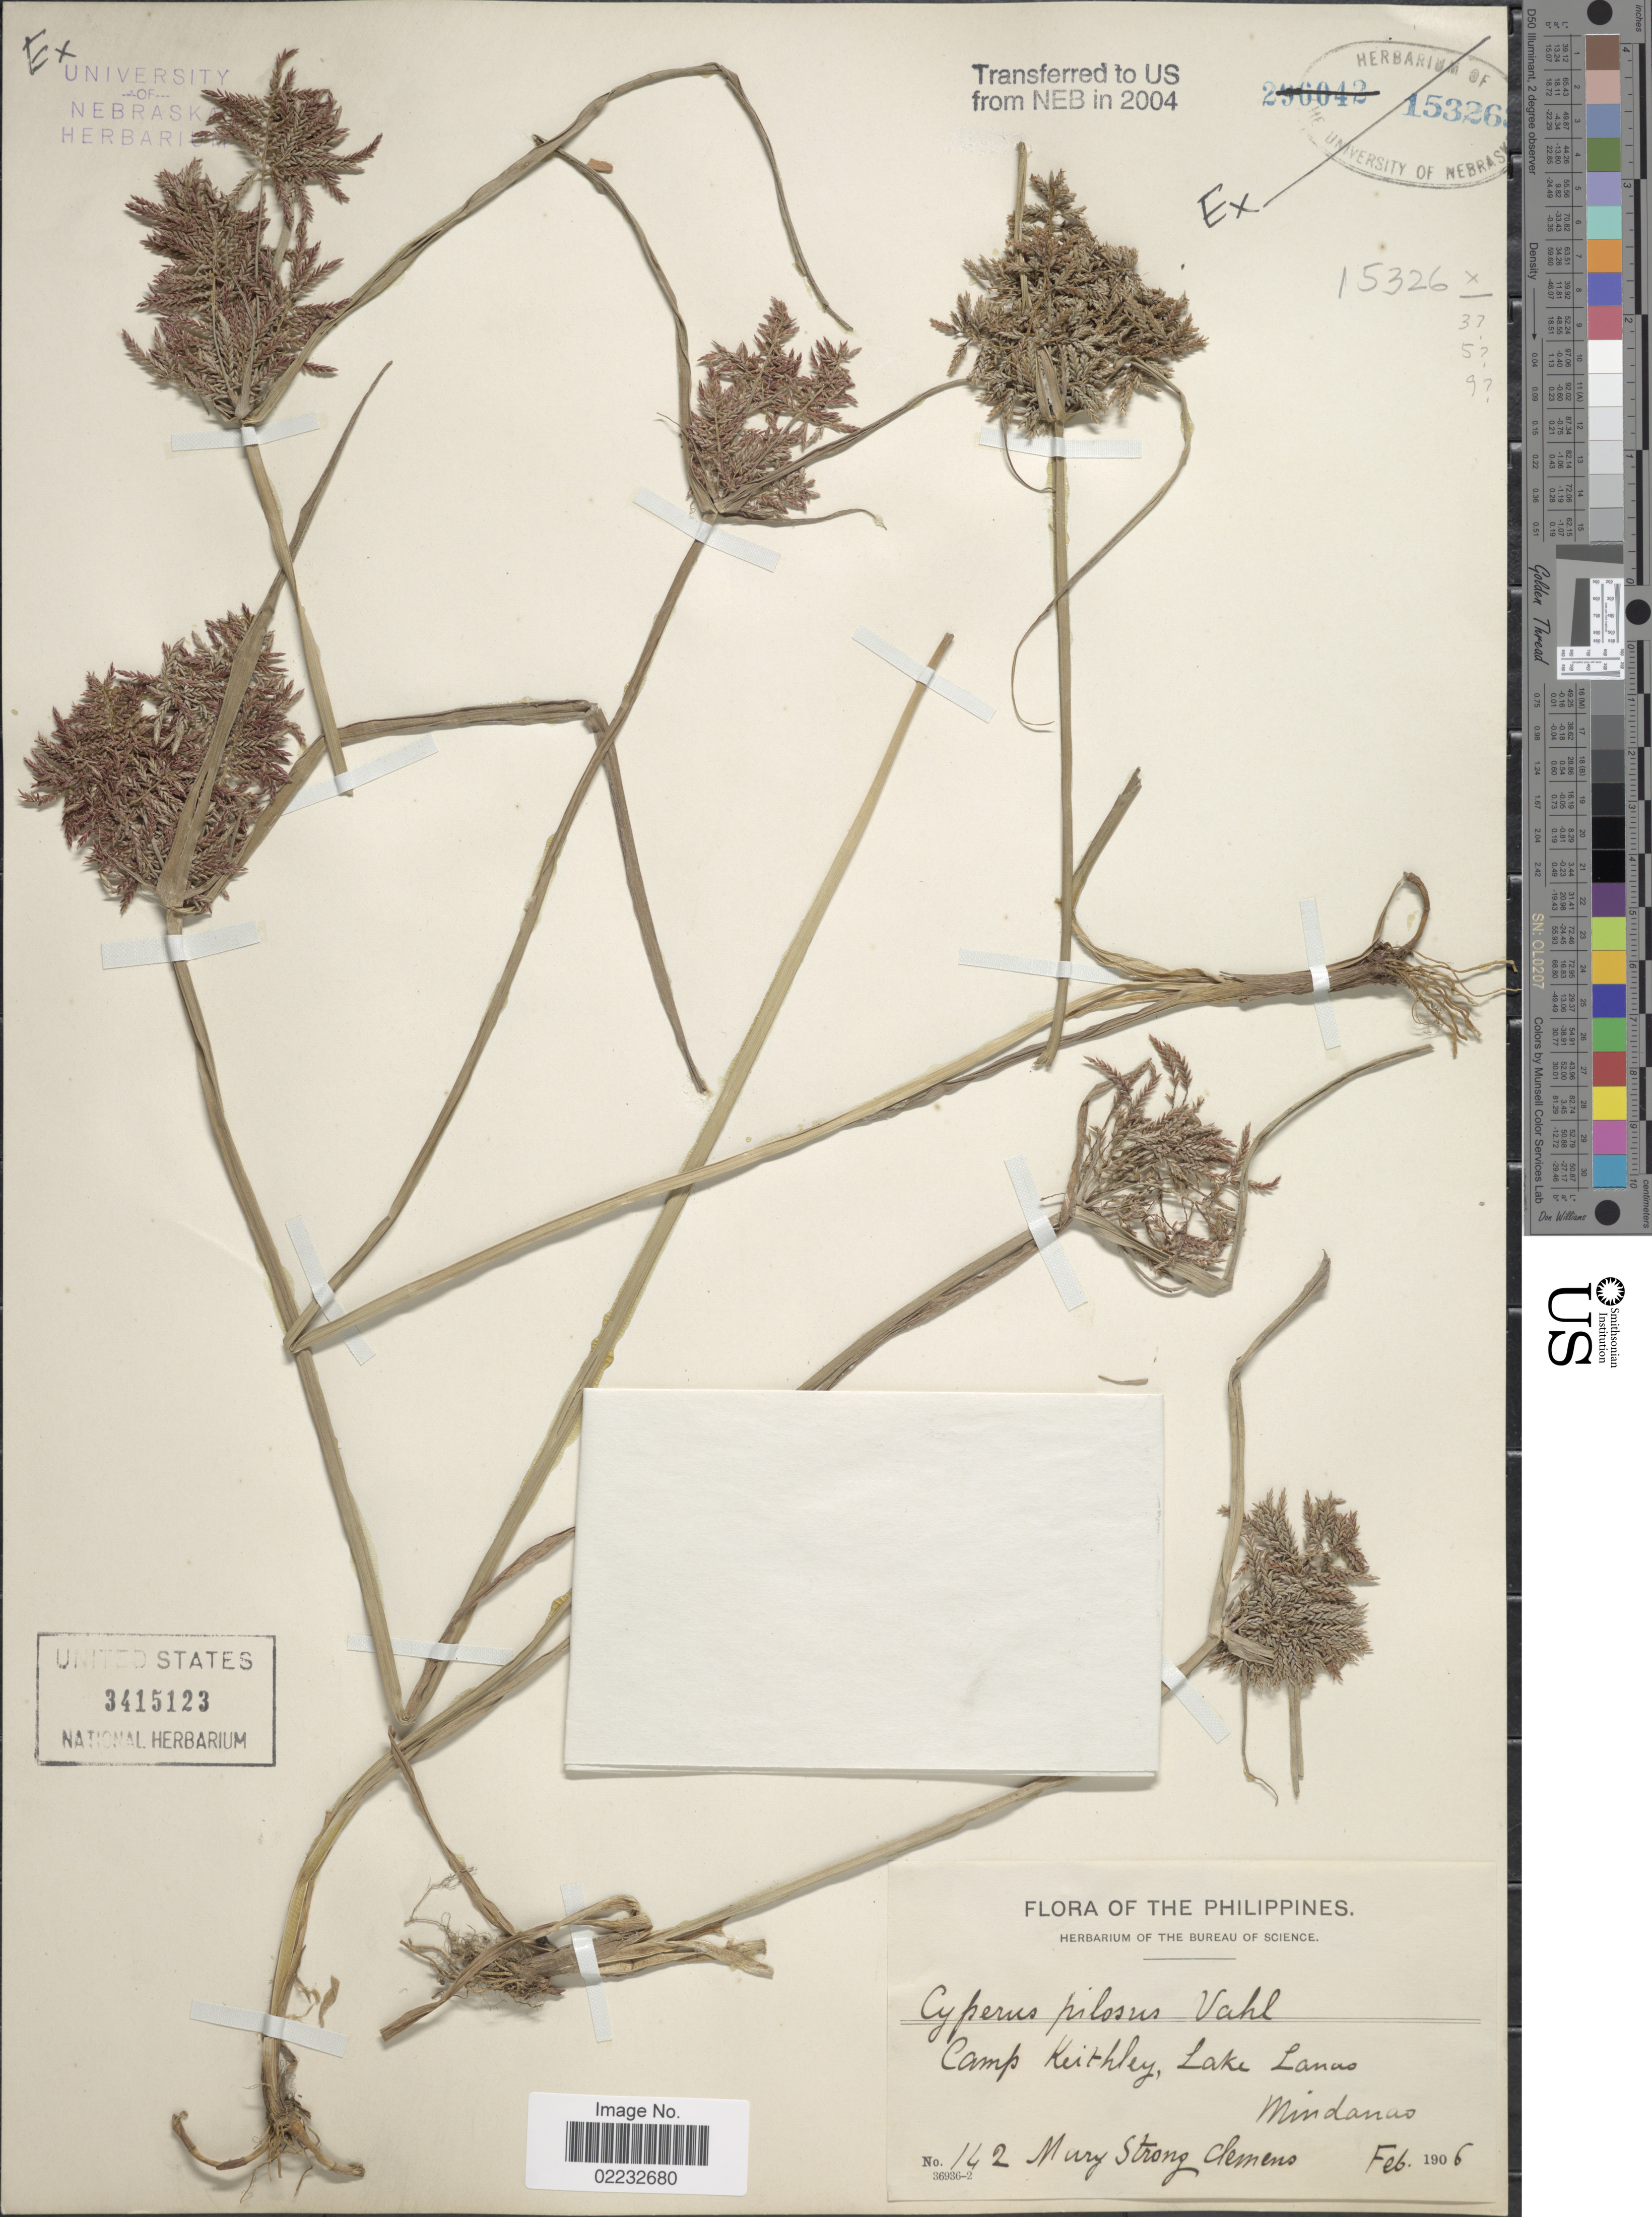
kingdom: Plantae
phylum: Tracheophyta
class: Liliopsida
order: Poales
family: Cyperaceae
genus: Cyperus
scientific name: Cyperus pilosus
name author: Vahl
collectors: M. S. Clemens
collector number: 142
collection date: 1906-02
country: Philippines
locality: Camp Keithley, Lake Lanao. Mindanao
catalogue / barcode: US 3415123